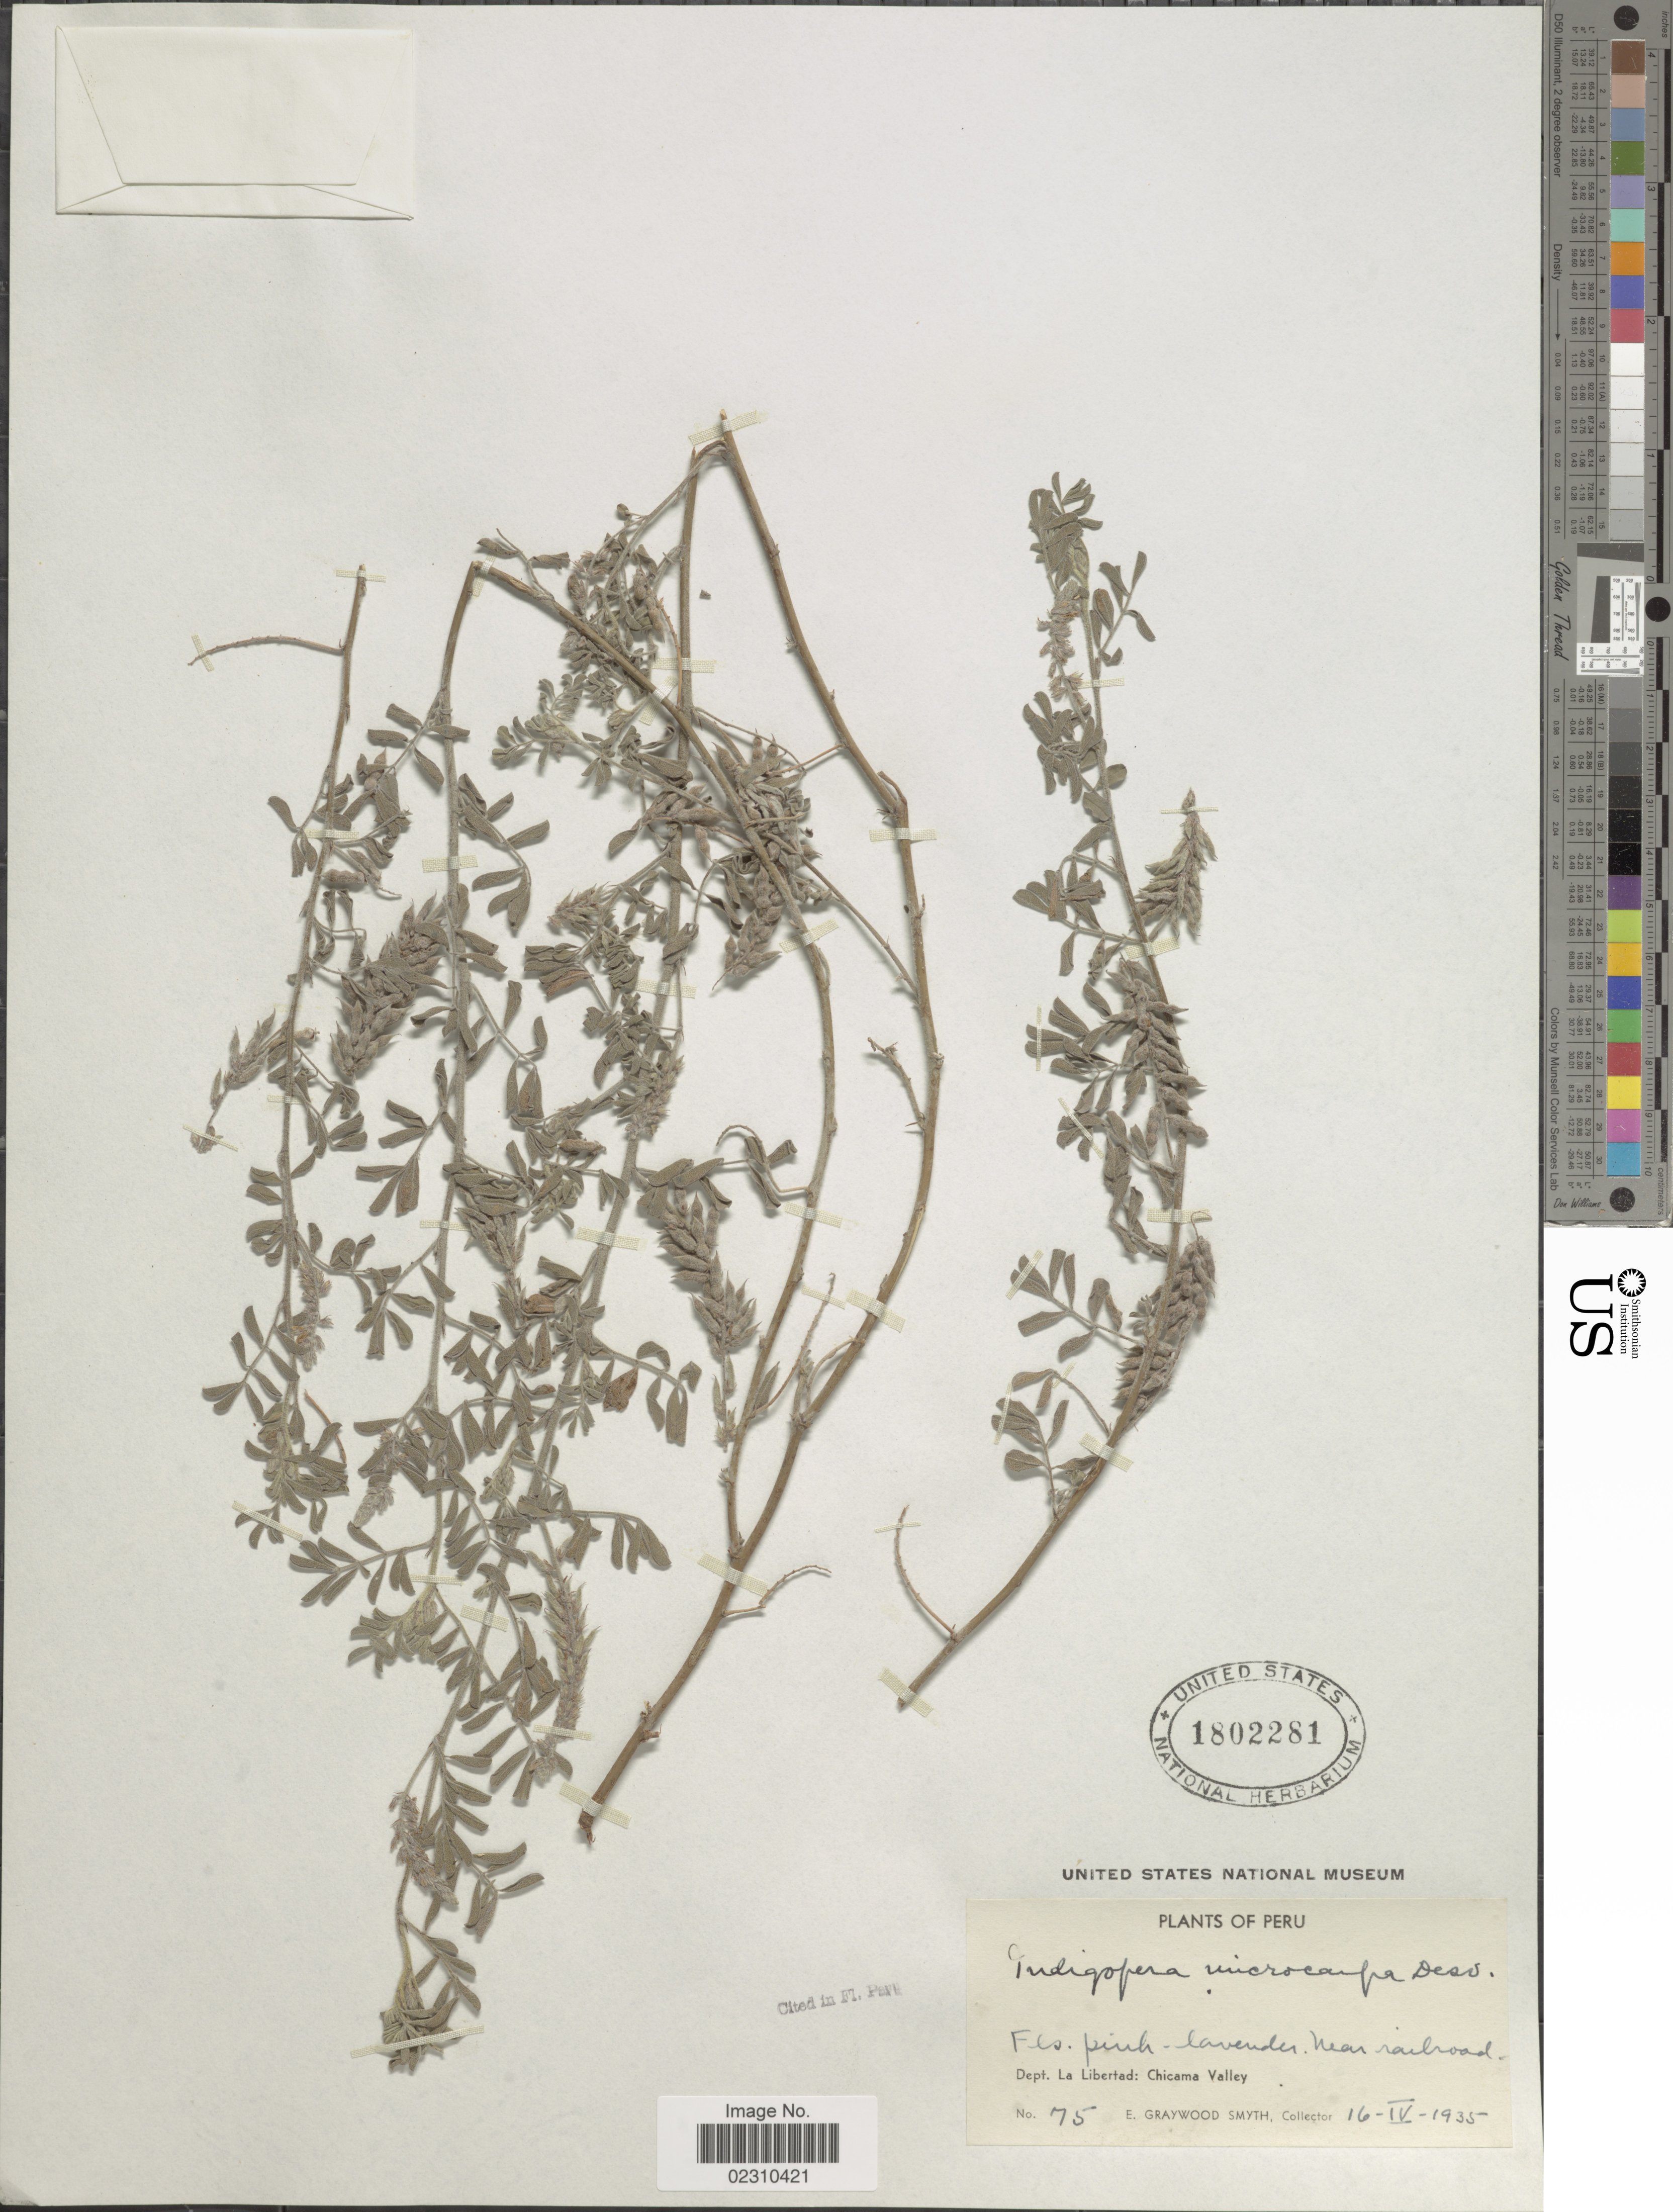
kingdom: Plantae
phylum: Tracheophyta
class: Magnoliopsida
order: Fabales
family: Fabaceae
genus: Indigofera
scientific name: Indigofera microcarpa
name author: Desv.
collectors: E. G. Smyth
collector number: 75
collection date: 1935-04-16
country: Peru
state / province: La Libertad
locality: Peru, Dept. La Libertad: Chicama Valley.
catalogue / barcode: US 1802281